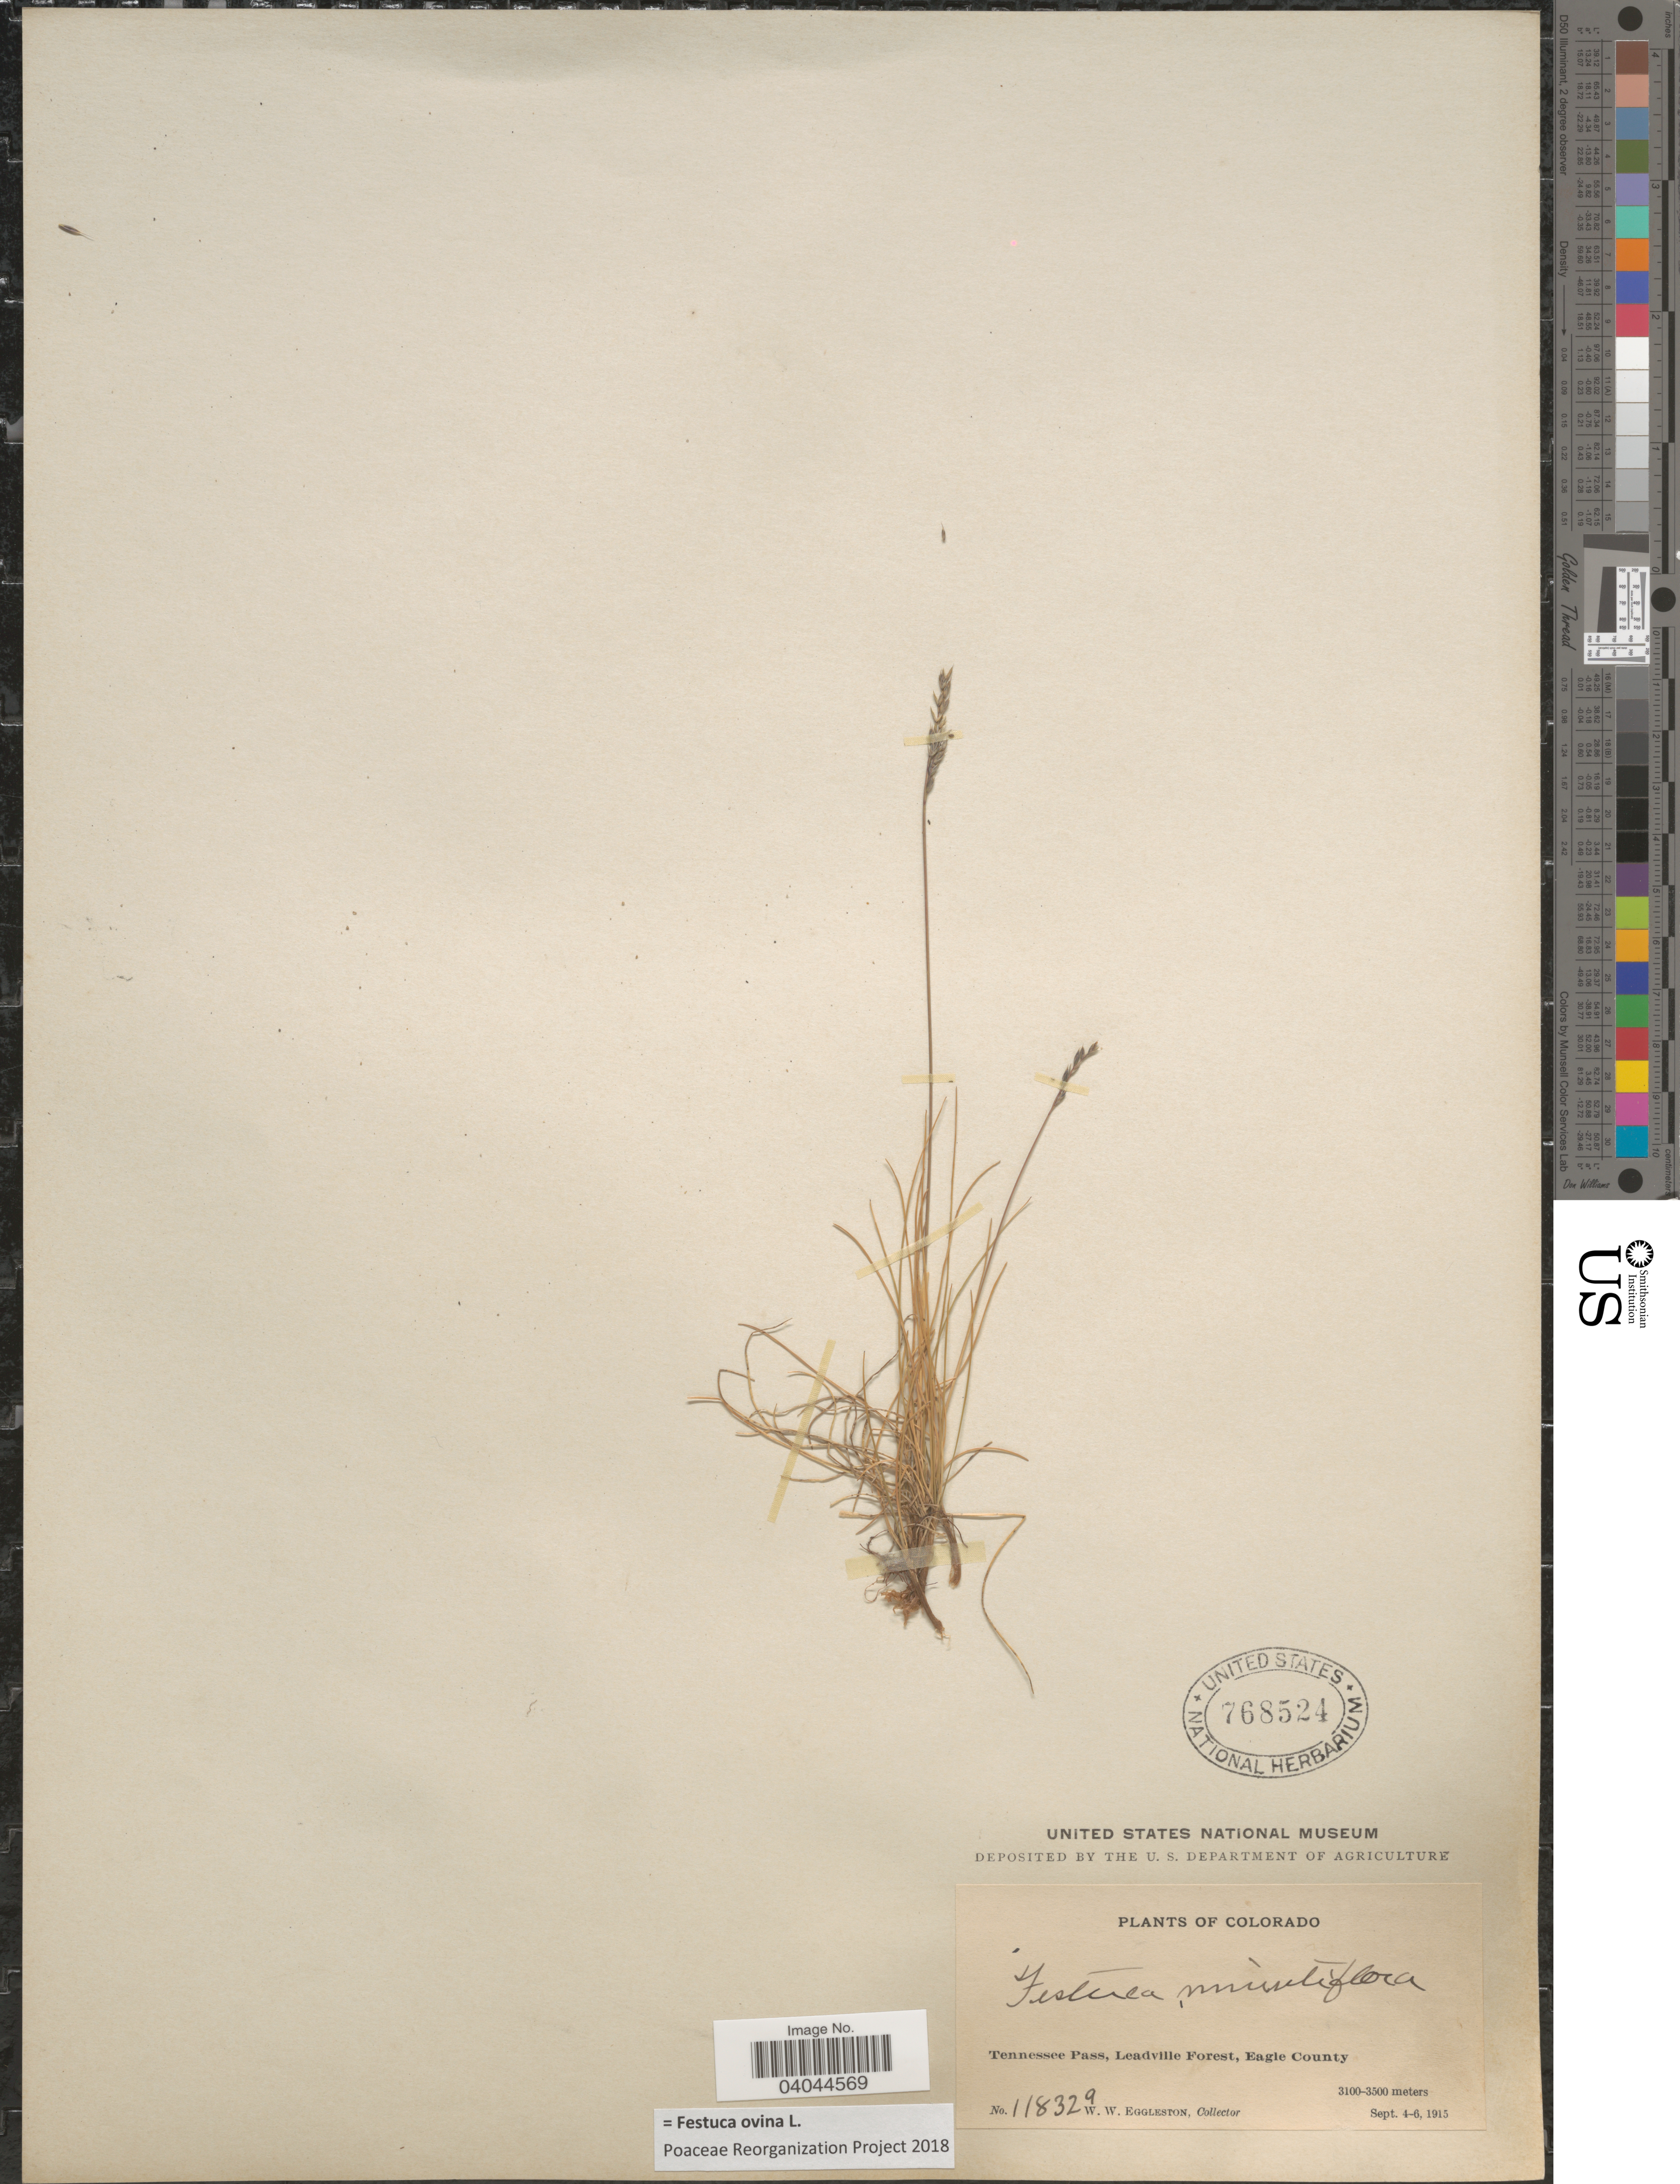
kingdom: Plantae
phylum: Tracheophyta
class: Liliopsida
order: Poales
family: Poaceae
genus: Festuca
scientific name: Festuca ovina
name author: L.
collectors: W. W. Eggleston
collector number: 11832a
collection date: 1915-09-04/1915-09-06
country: United States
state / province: Colorado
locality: Tennessee Pass, Leadville Forest Eagle County.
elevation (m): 3100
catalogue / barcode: US 768524